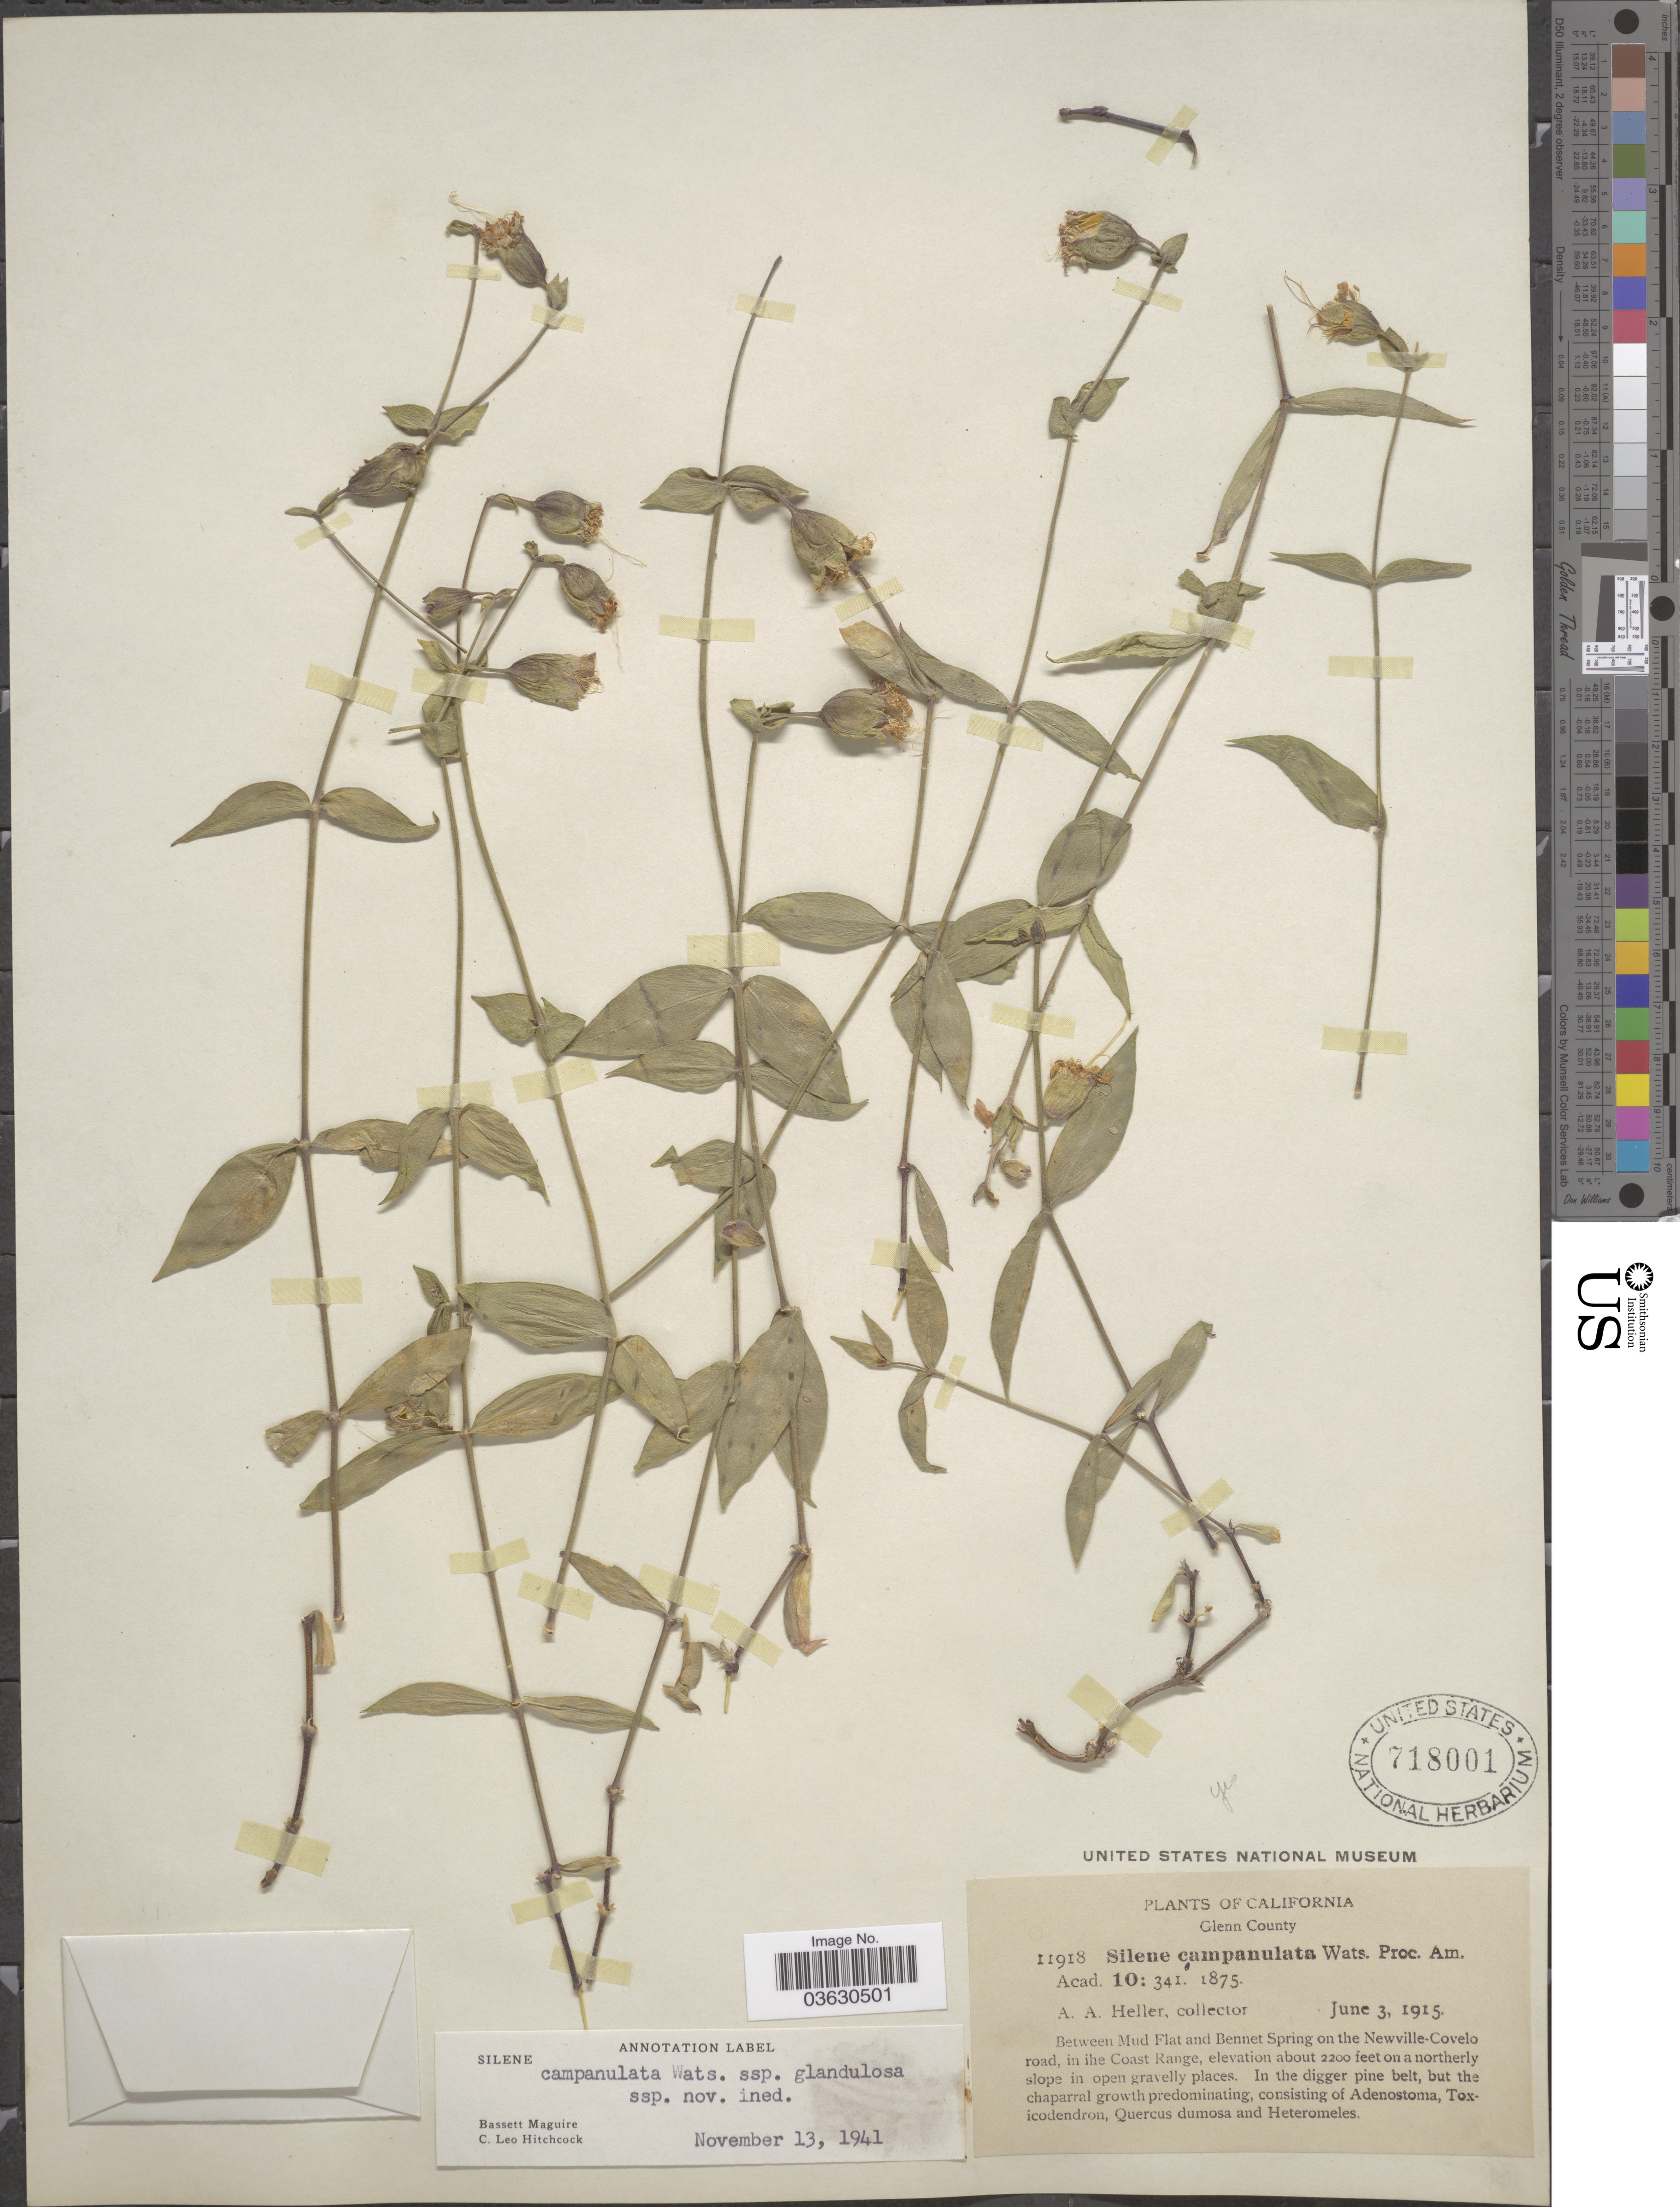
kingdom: Plantae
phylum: Tracheophyta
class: Magnoliopsida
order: Caryophyllales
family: Caryophyllaceae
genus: Silene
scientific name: Silene campanulata subsp. glandulosa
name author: C.L. Hitchc. & Maguire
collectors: A. A. Heller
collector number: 11918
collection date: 1915-06-03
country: United States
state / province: California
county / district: Glenn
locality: Glenn County. Between Mud Flat and Bennet Spring on the Newville-Covelo road, in the Coast Range, on a northerly slope in open gravelly places.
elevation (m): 671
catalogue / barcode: US 718001